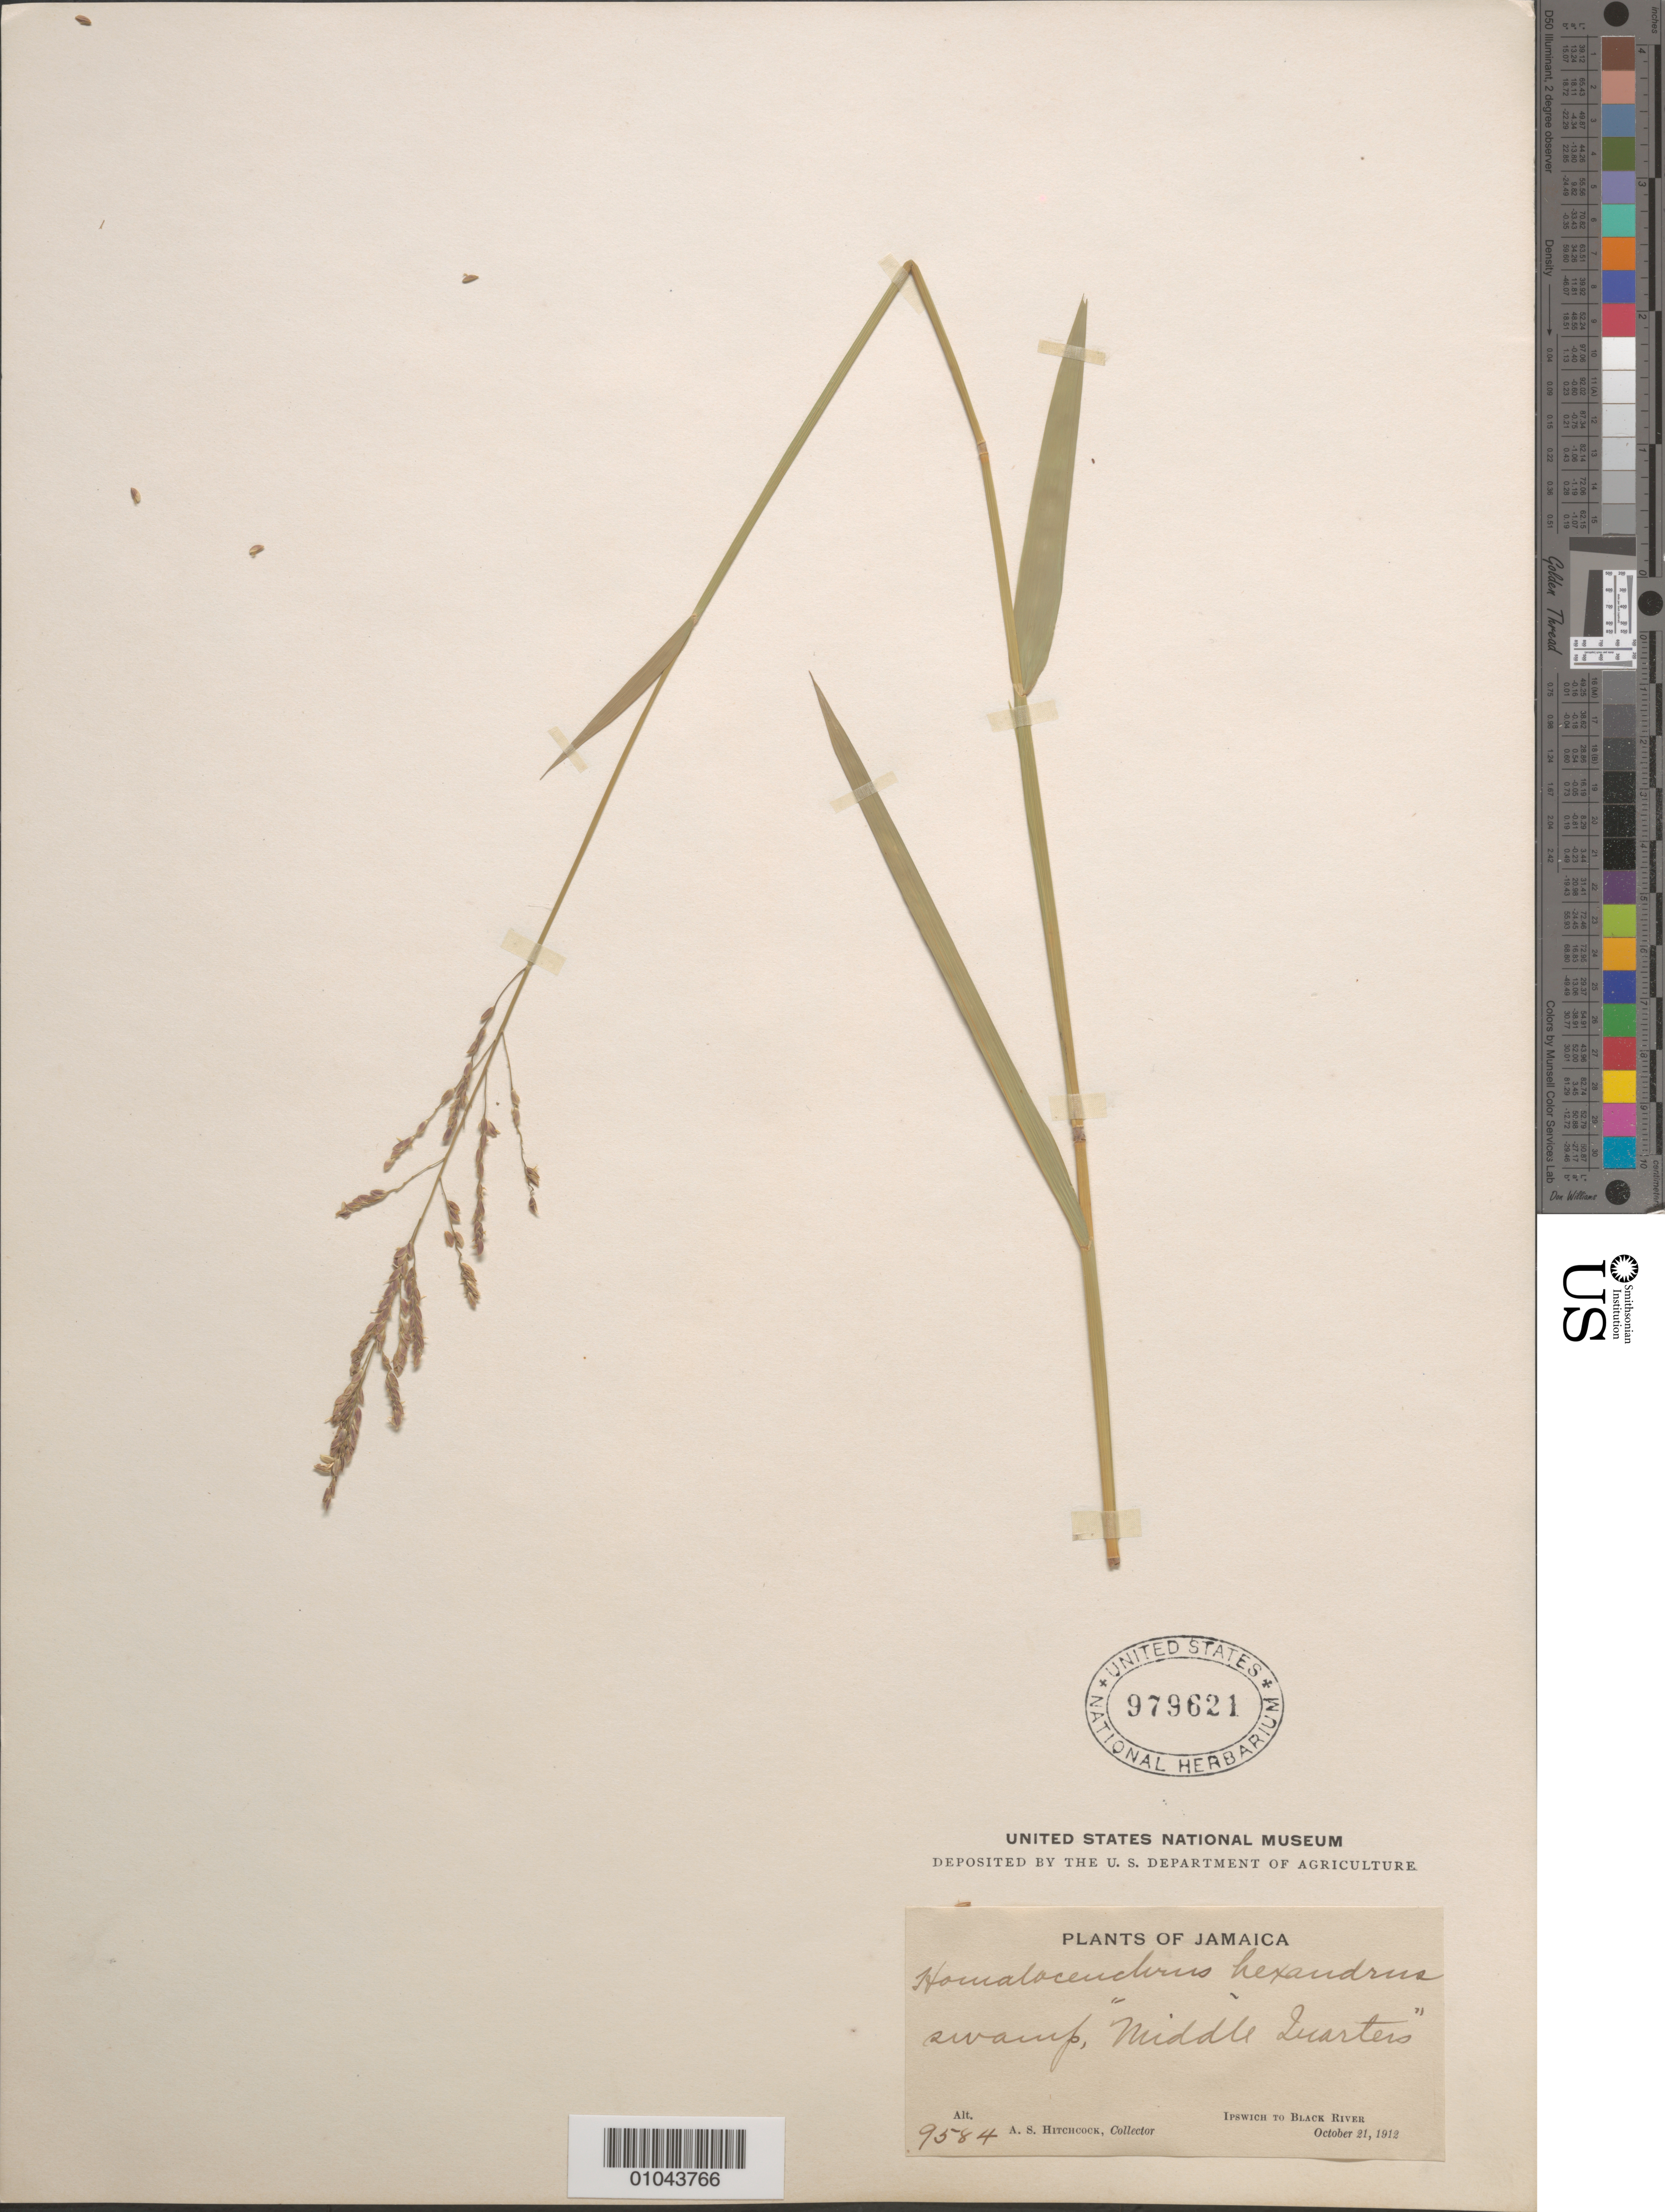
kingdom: Plantae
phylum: Tracheophyta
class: Liliopsida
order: Poales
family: Poaceae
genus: Leersia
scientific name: Leersia hexandra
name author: Sw.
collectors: A. S. Hitchcock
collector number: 9584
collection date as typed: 21 Oct 1912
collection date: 1912-10-21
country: Jamaica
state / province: Saint Elizabeth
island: Jamaica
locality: Ipswich to Black River, swamp, "Middle Inarters"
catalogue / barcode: US 979621